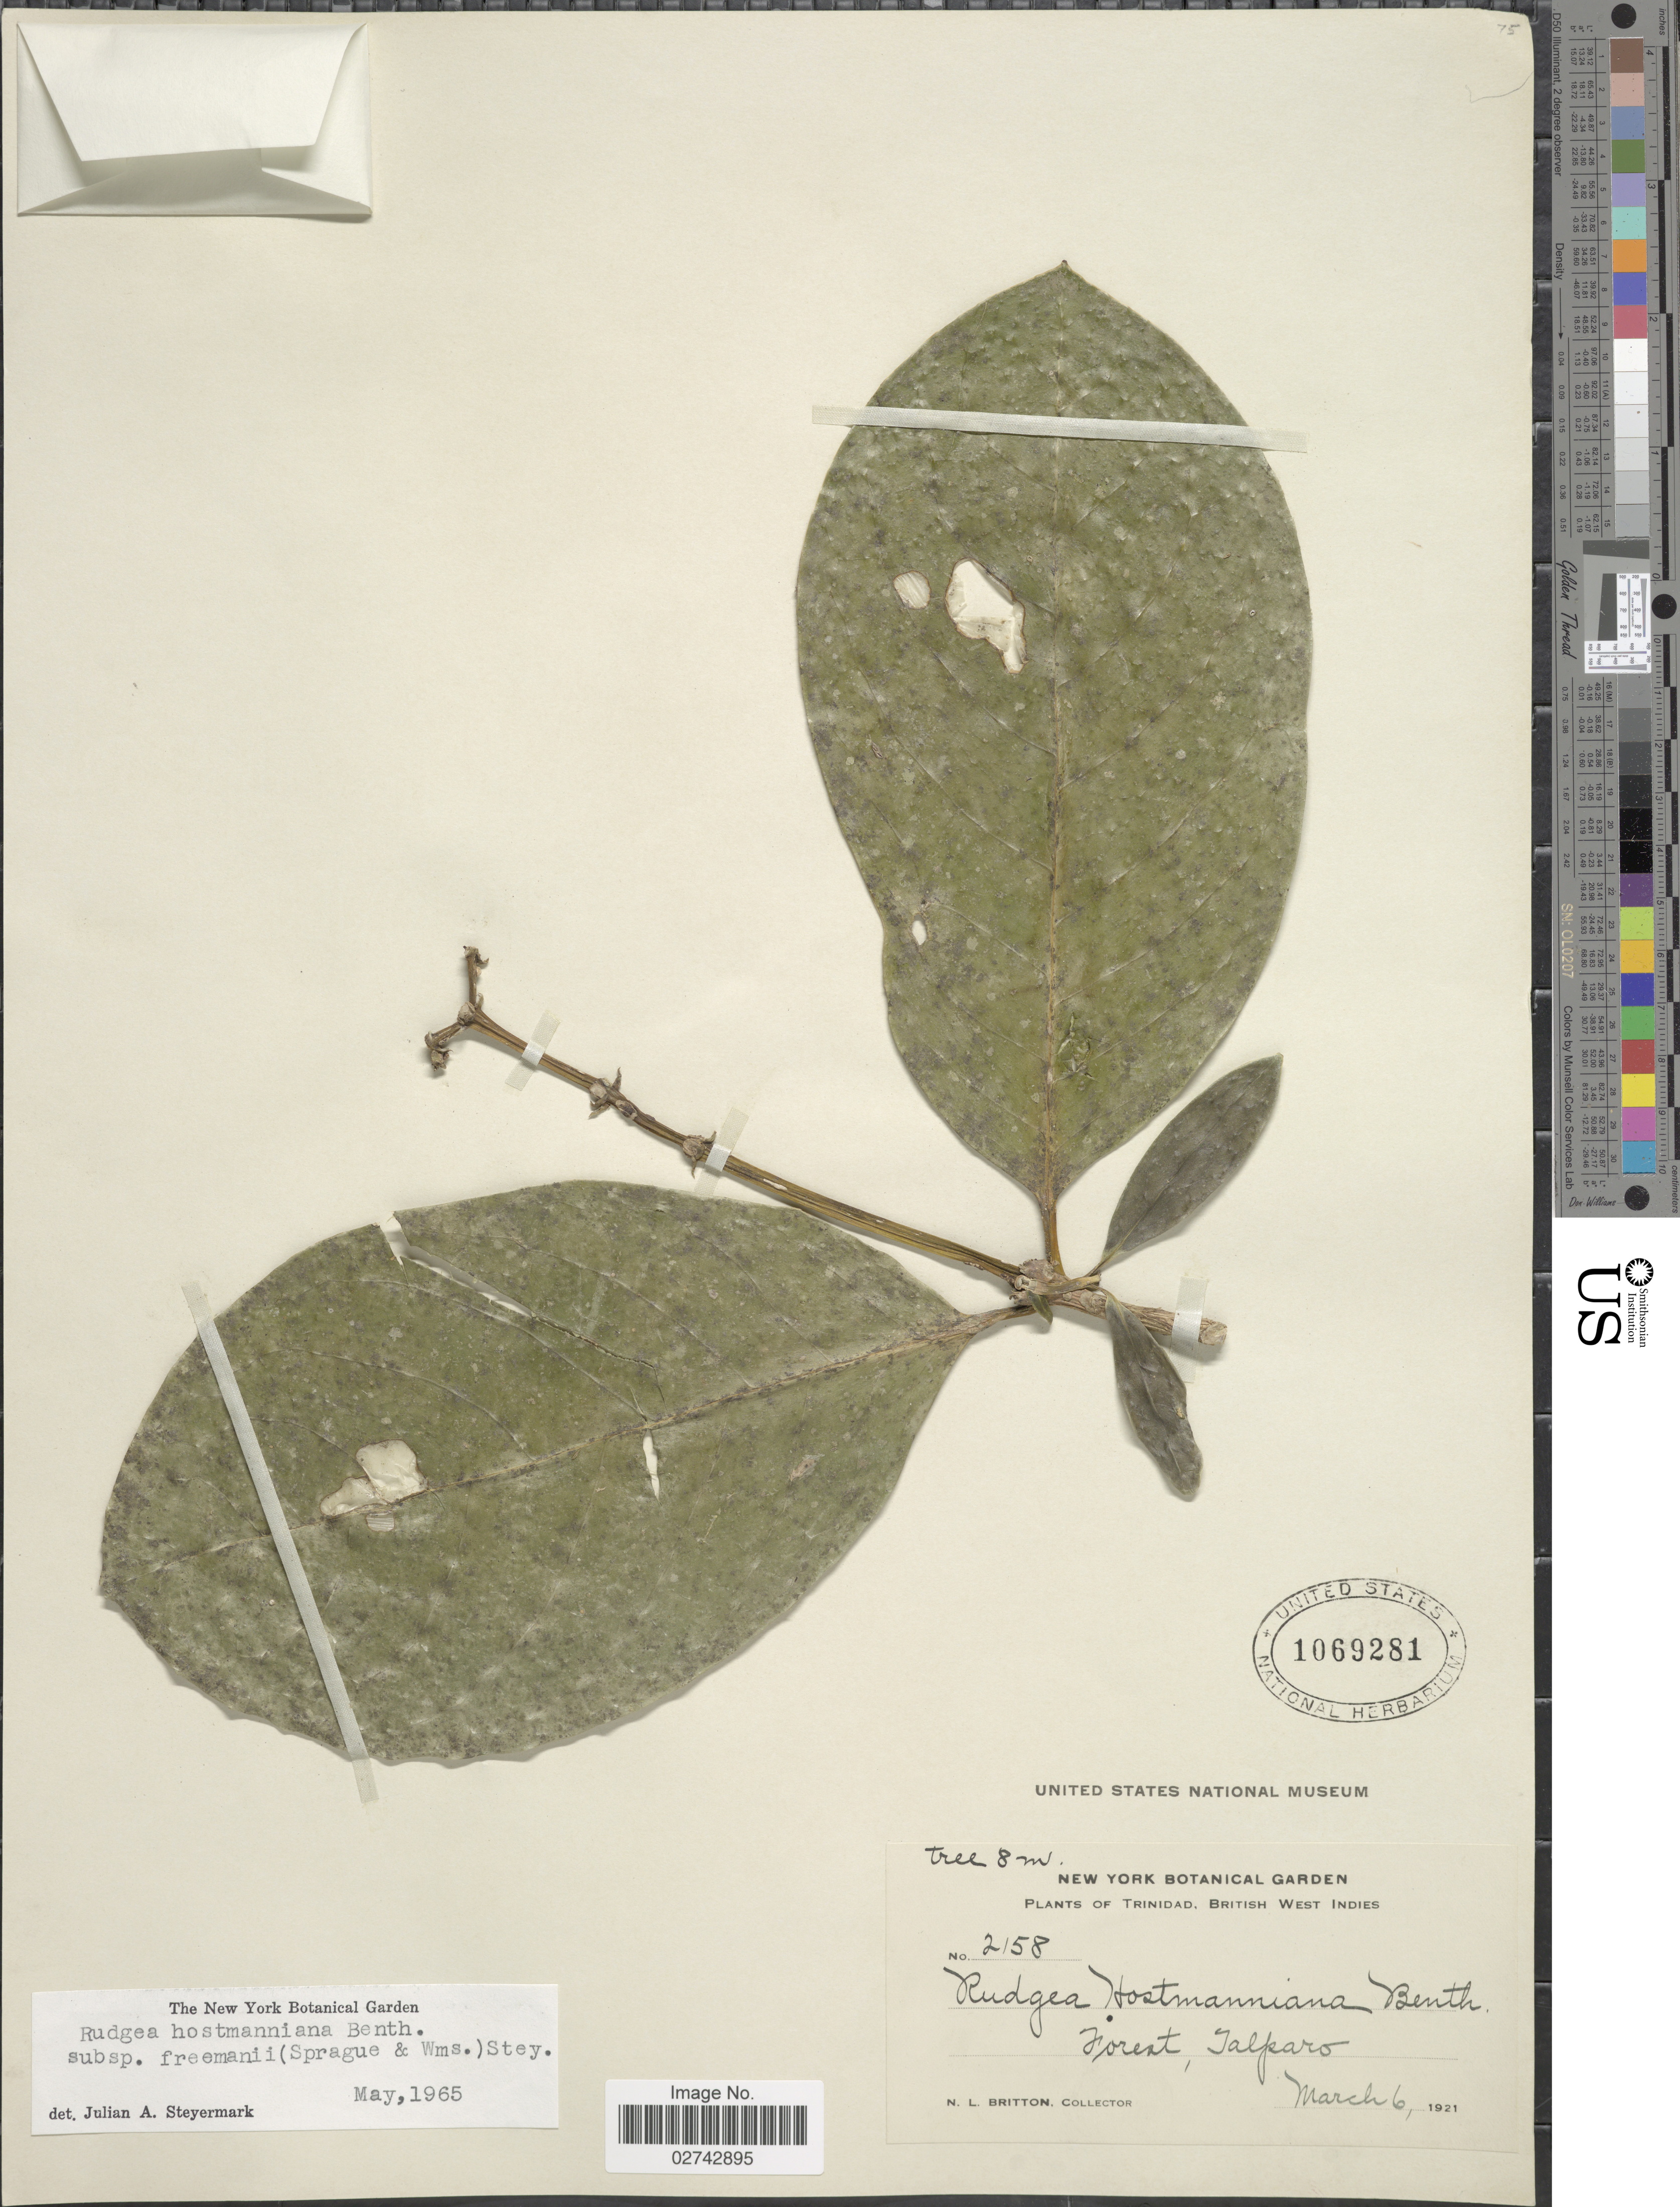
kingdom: Plantae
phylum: Tracheophyta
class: Magnoliopsida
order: Gentianales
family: Rubiaceae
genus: Rudgea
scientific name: Rudgea hostmanniana subsp. freemanii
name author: (C. Sprague & R.O. Williams ex R.O. Williams & Cheesman) Steyerm.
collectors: N. Britton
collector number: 2158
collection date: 1921-06-03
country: Trinidad and Tobago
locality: Trinidad, Talparo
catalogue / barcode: US 1069281